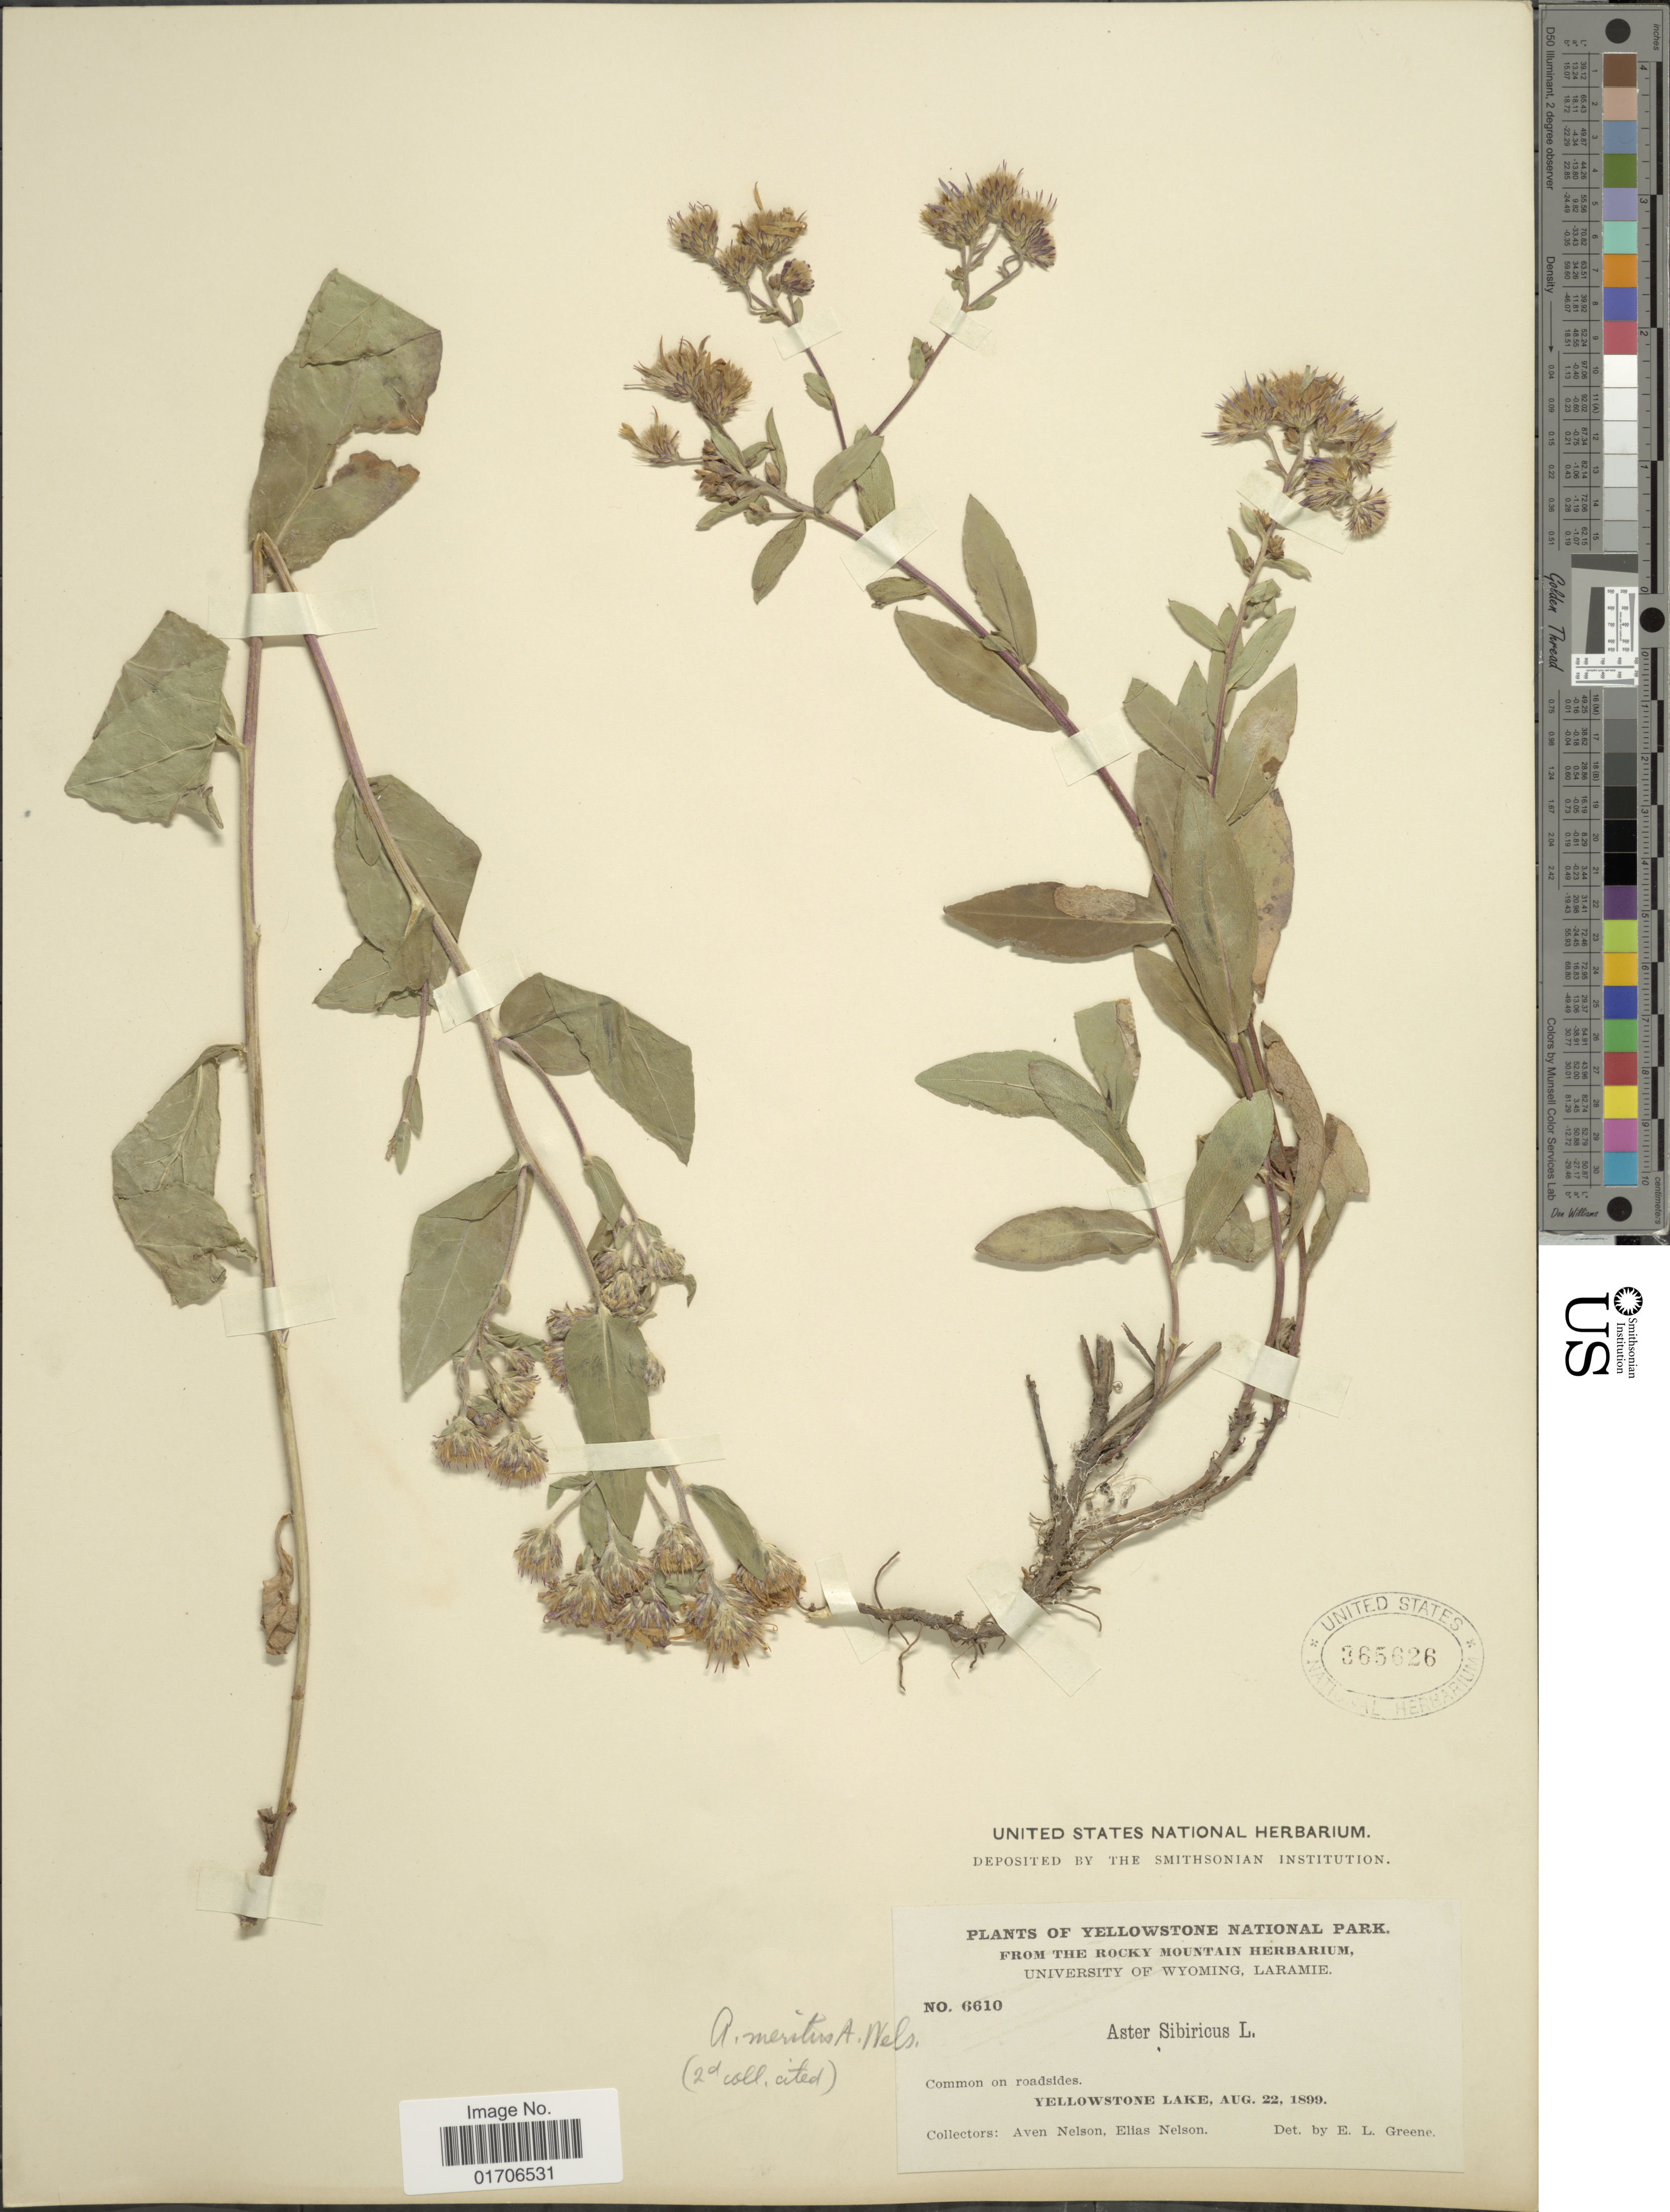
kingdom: Plantae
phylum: Tracheophyta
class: Magnoliopsida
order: Asterales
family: Asteraceae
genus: Eurybia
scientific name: Eurybia merita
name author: (A. Nelson) G.L. Nesom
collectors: A. Nelson & E. Nelson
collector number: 6610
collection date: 1899-08-22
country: United States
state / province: Wyoming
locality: Yellowstone National Park. Common on roadsides. Yellowstone Lake.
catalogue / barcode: US 365626